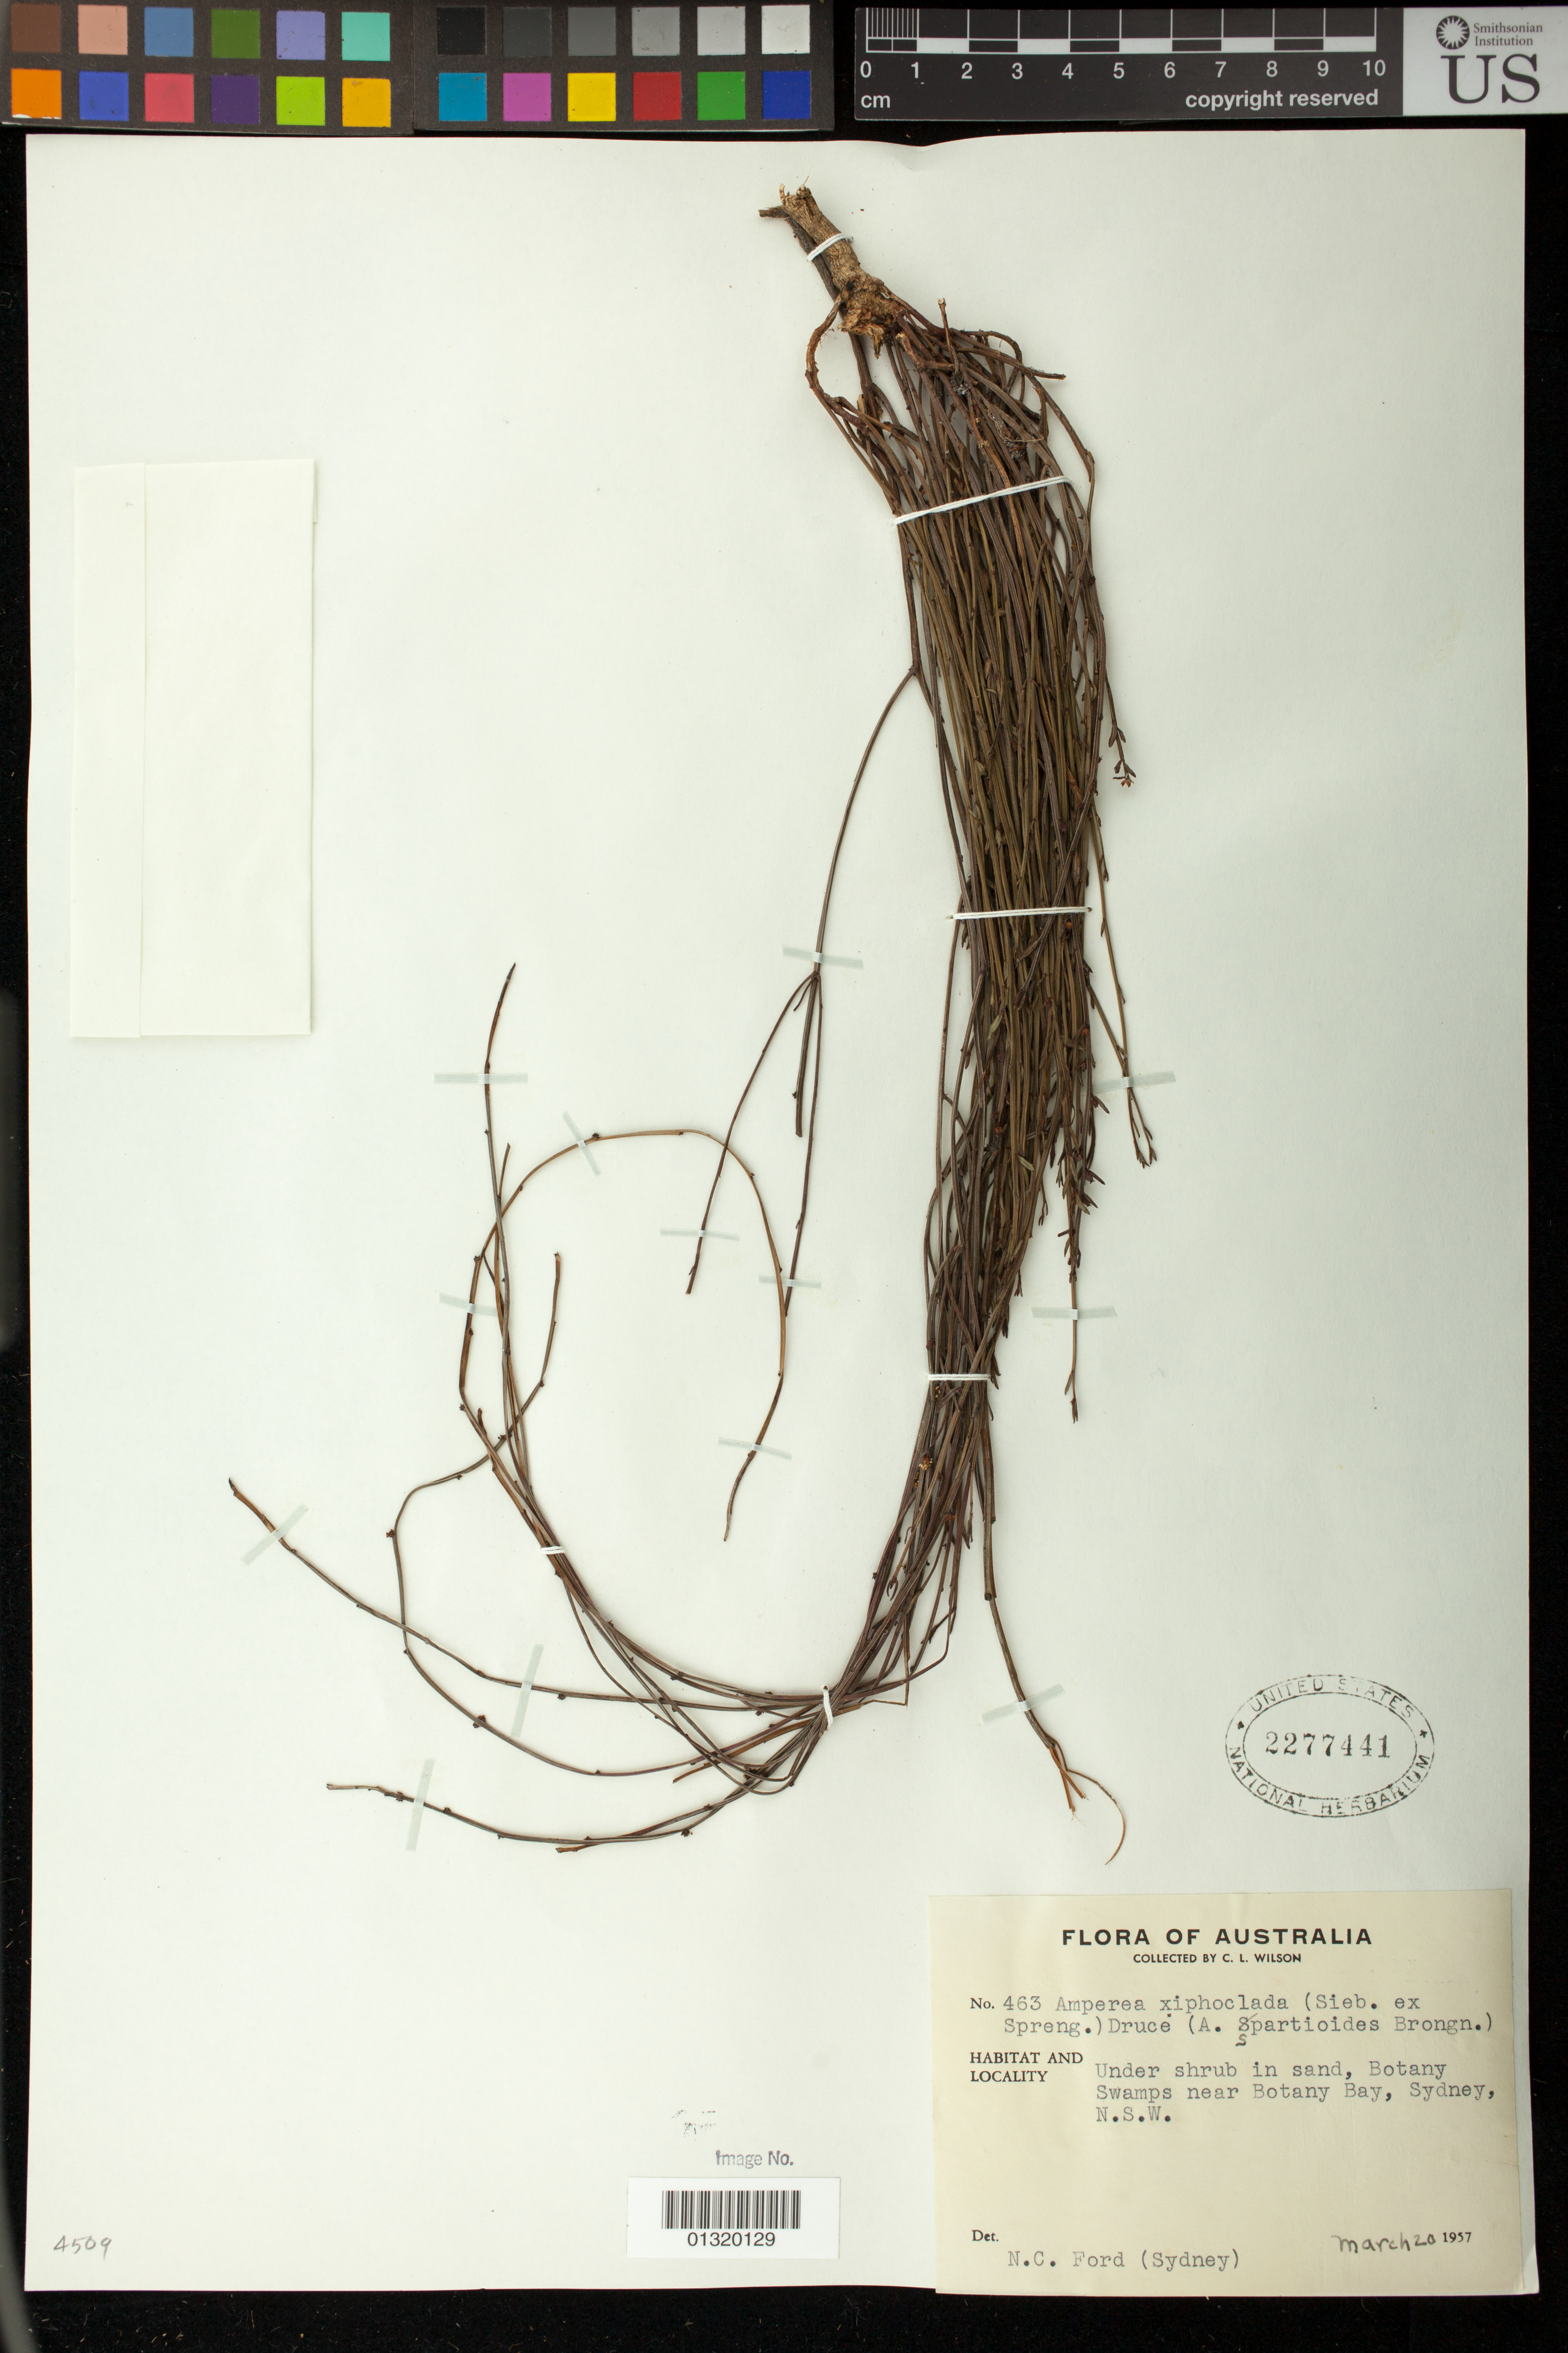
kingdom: Plantae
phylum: Tracheophyta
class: Magnoliopsida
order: Malpighiales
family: Euphorbiaceae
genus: Amperea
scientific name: Amperea xiphoclada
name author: Druce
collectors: C. L. Wilson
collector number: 463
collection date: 1957-03-20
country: Australia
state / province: New South Wales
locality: Botany Swamps near Botany Bay, Sydney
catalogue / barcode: US 2277441